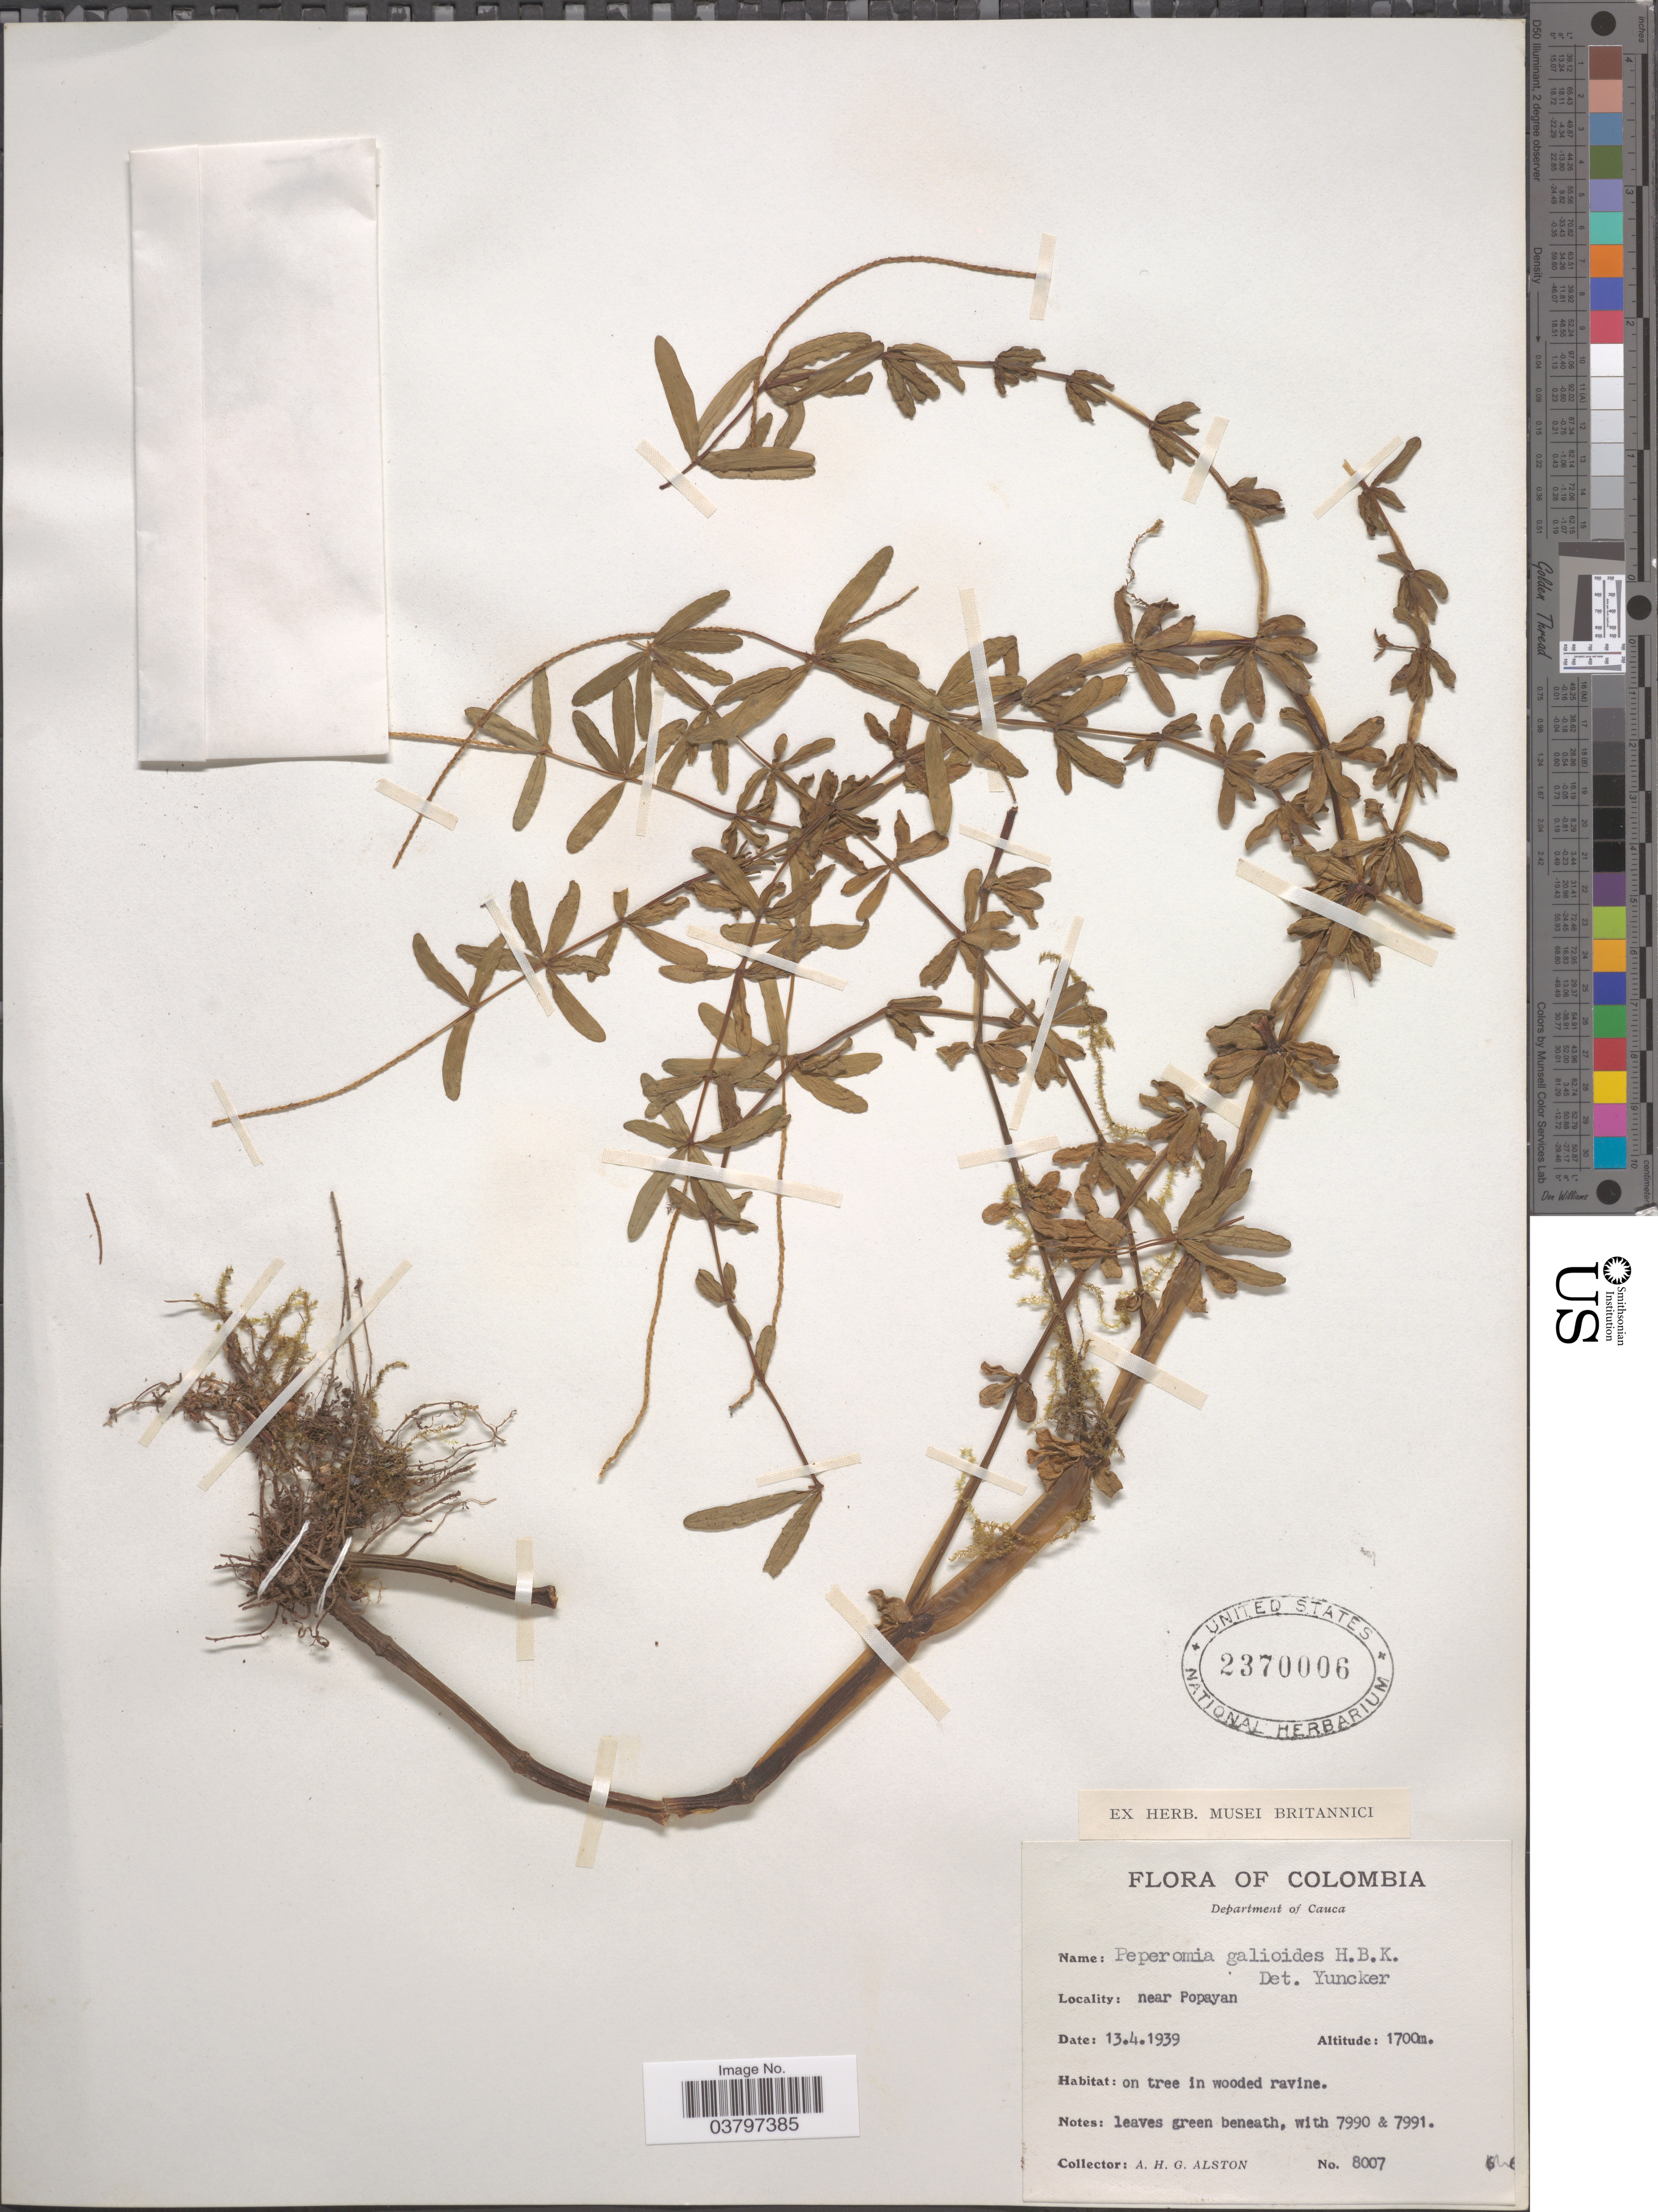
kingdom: Plantae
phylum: Tracheophyta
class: Magnoliopsida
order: Piperales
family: Piperaceae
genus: Peperomia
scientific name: Peperomia galioides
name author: Kunth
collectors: A. H. Alston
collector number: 8007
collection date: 1939-04-13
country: Colombia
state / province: Cauca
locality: Department of Cauca. Near Popayan.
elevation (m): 1700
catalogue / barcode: US 2370006